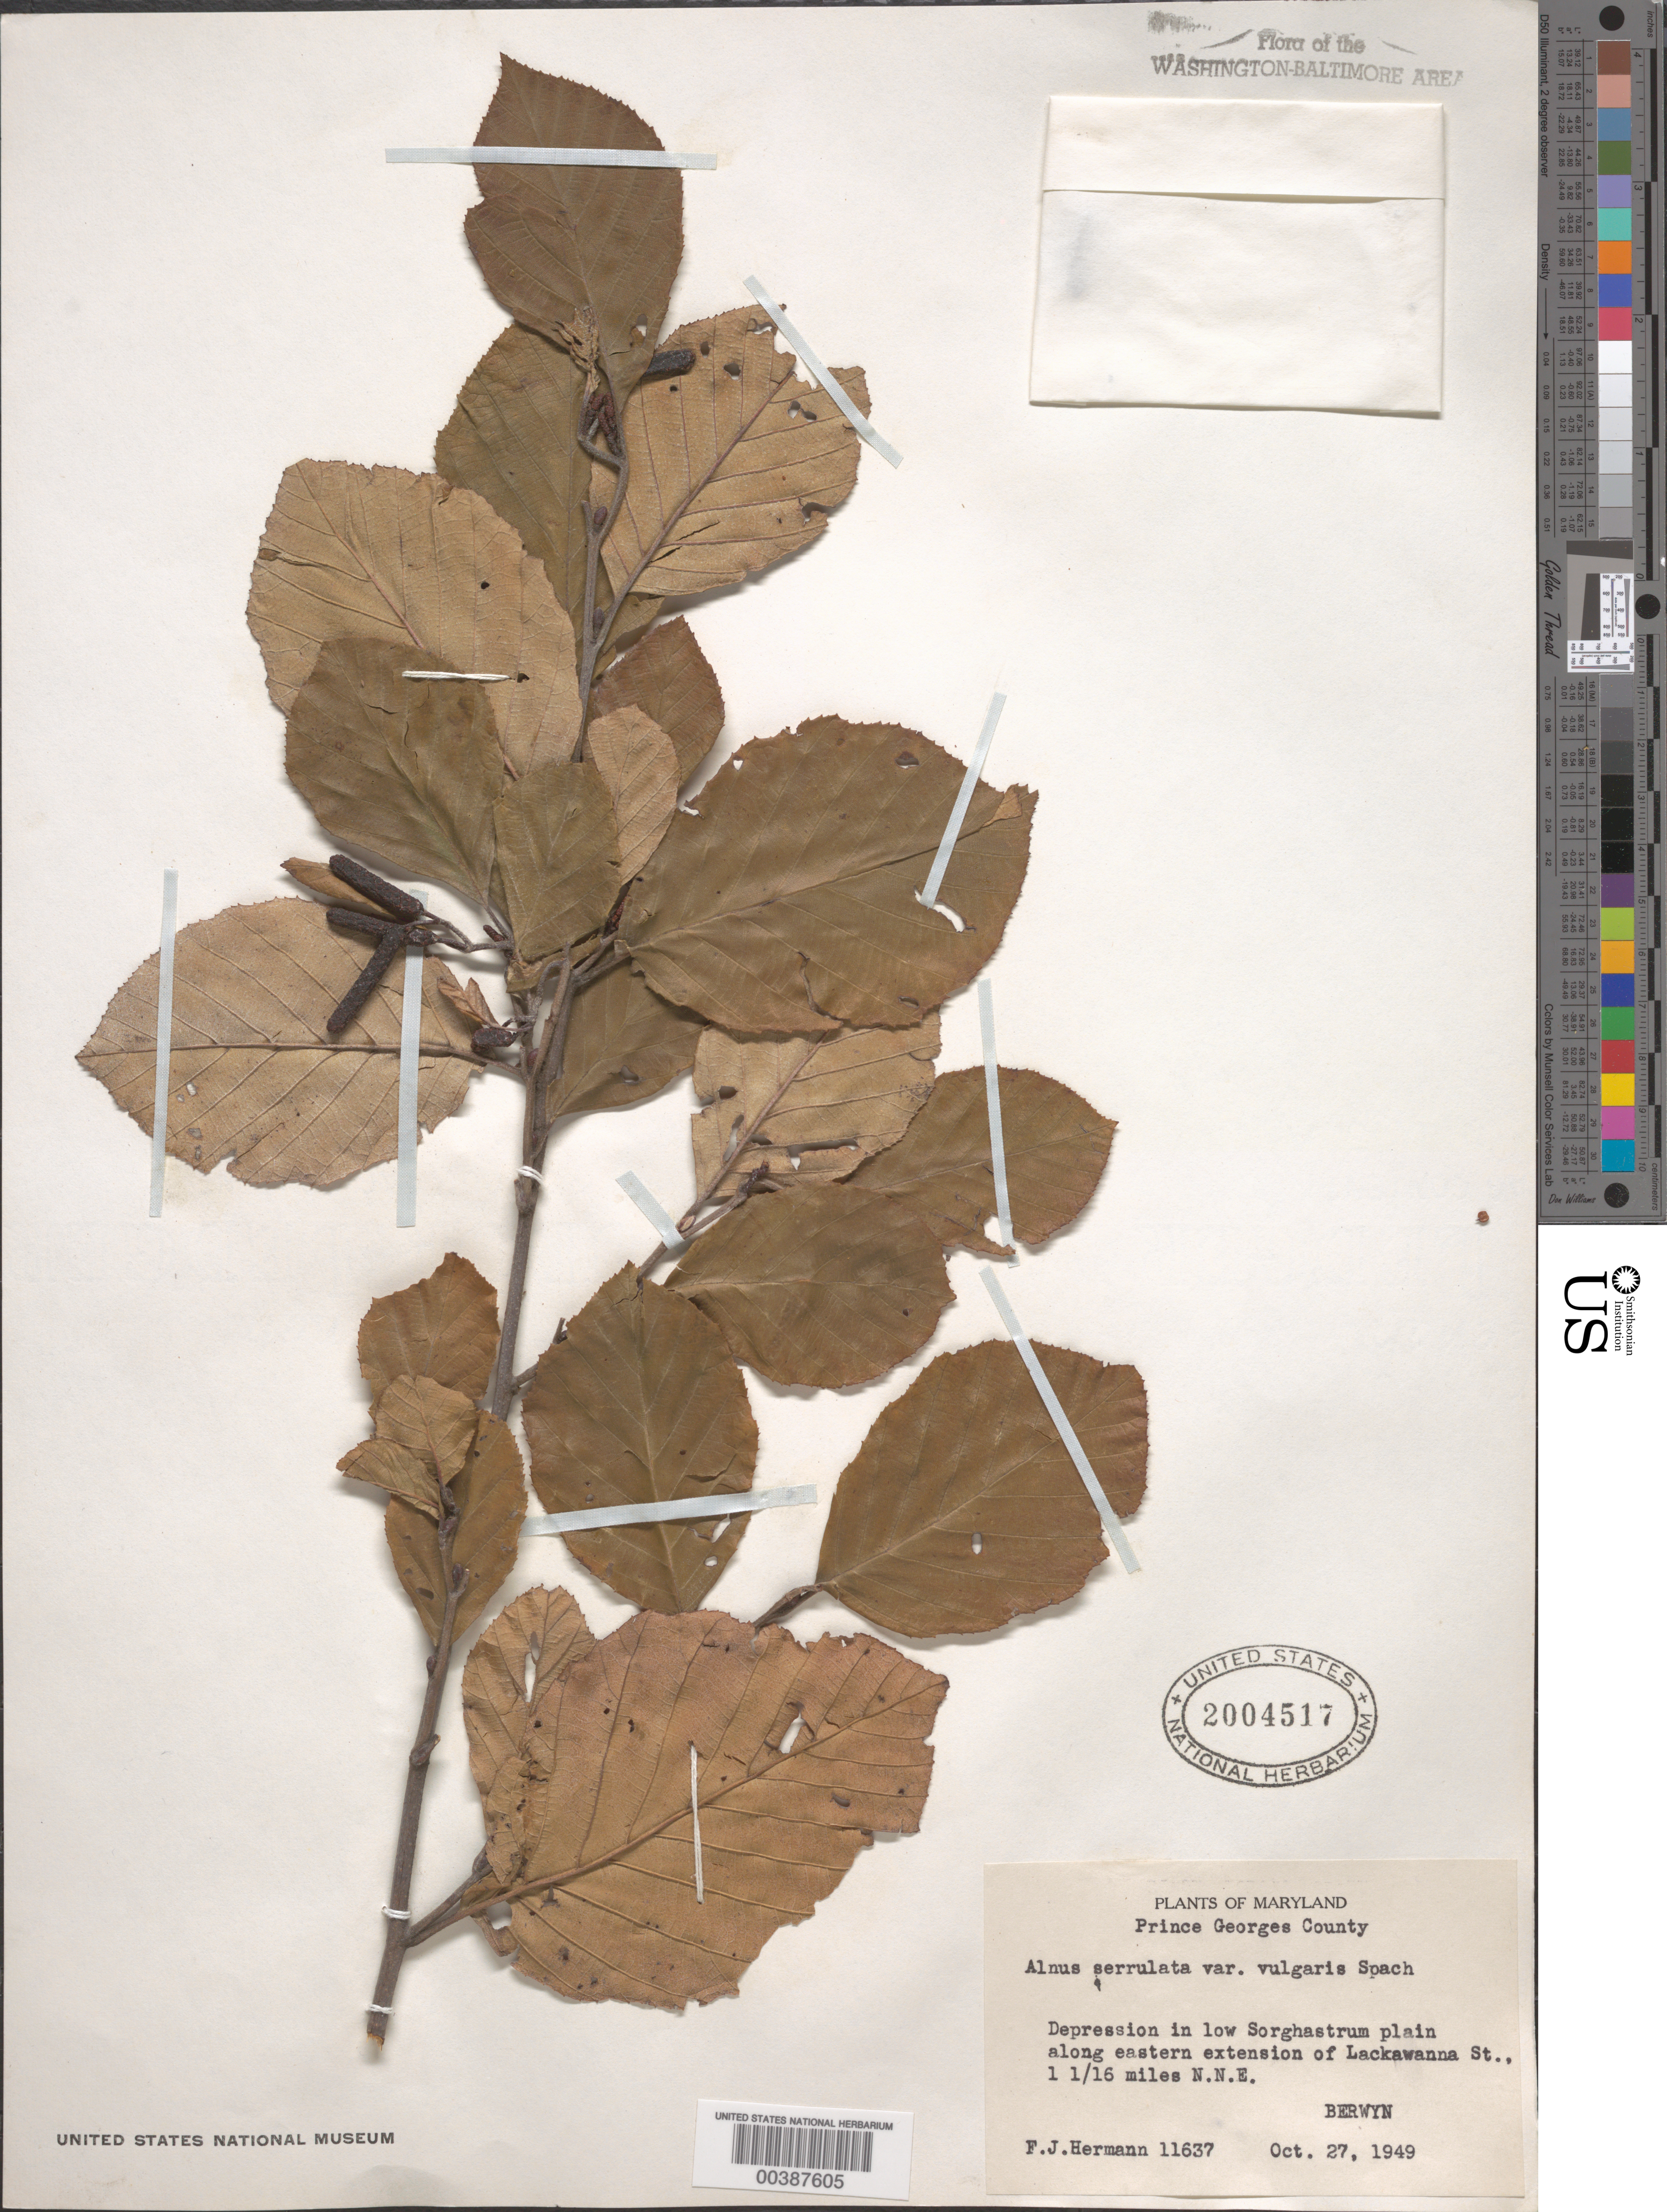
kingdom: Plantae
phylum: Tracheophyta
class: Magnoliopsida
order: Fagales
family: Betulaceae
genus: Alnus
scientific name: Alnus serrulata var. vulgaris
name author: Fernald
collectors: F. J. Hermann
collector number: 11637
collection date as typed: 27 Oct 1949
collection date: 1949-10-27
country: United States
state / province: Maryland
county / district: Prince George's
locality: Lackawanna St. east extension, north northeast of Berwyn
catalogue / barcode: US 2004517